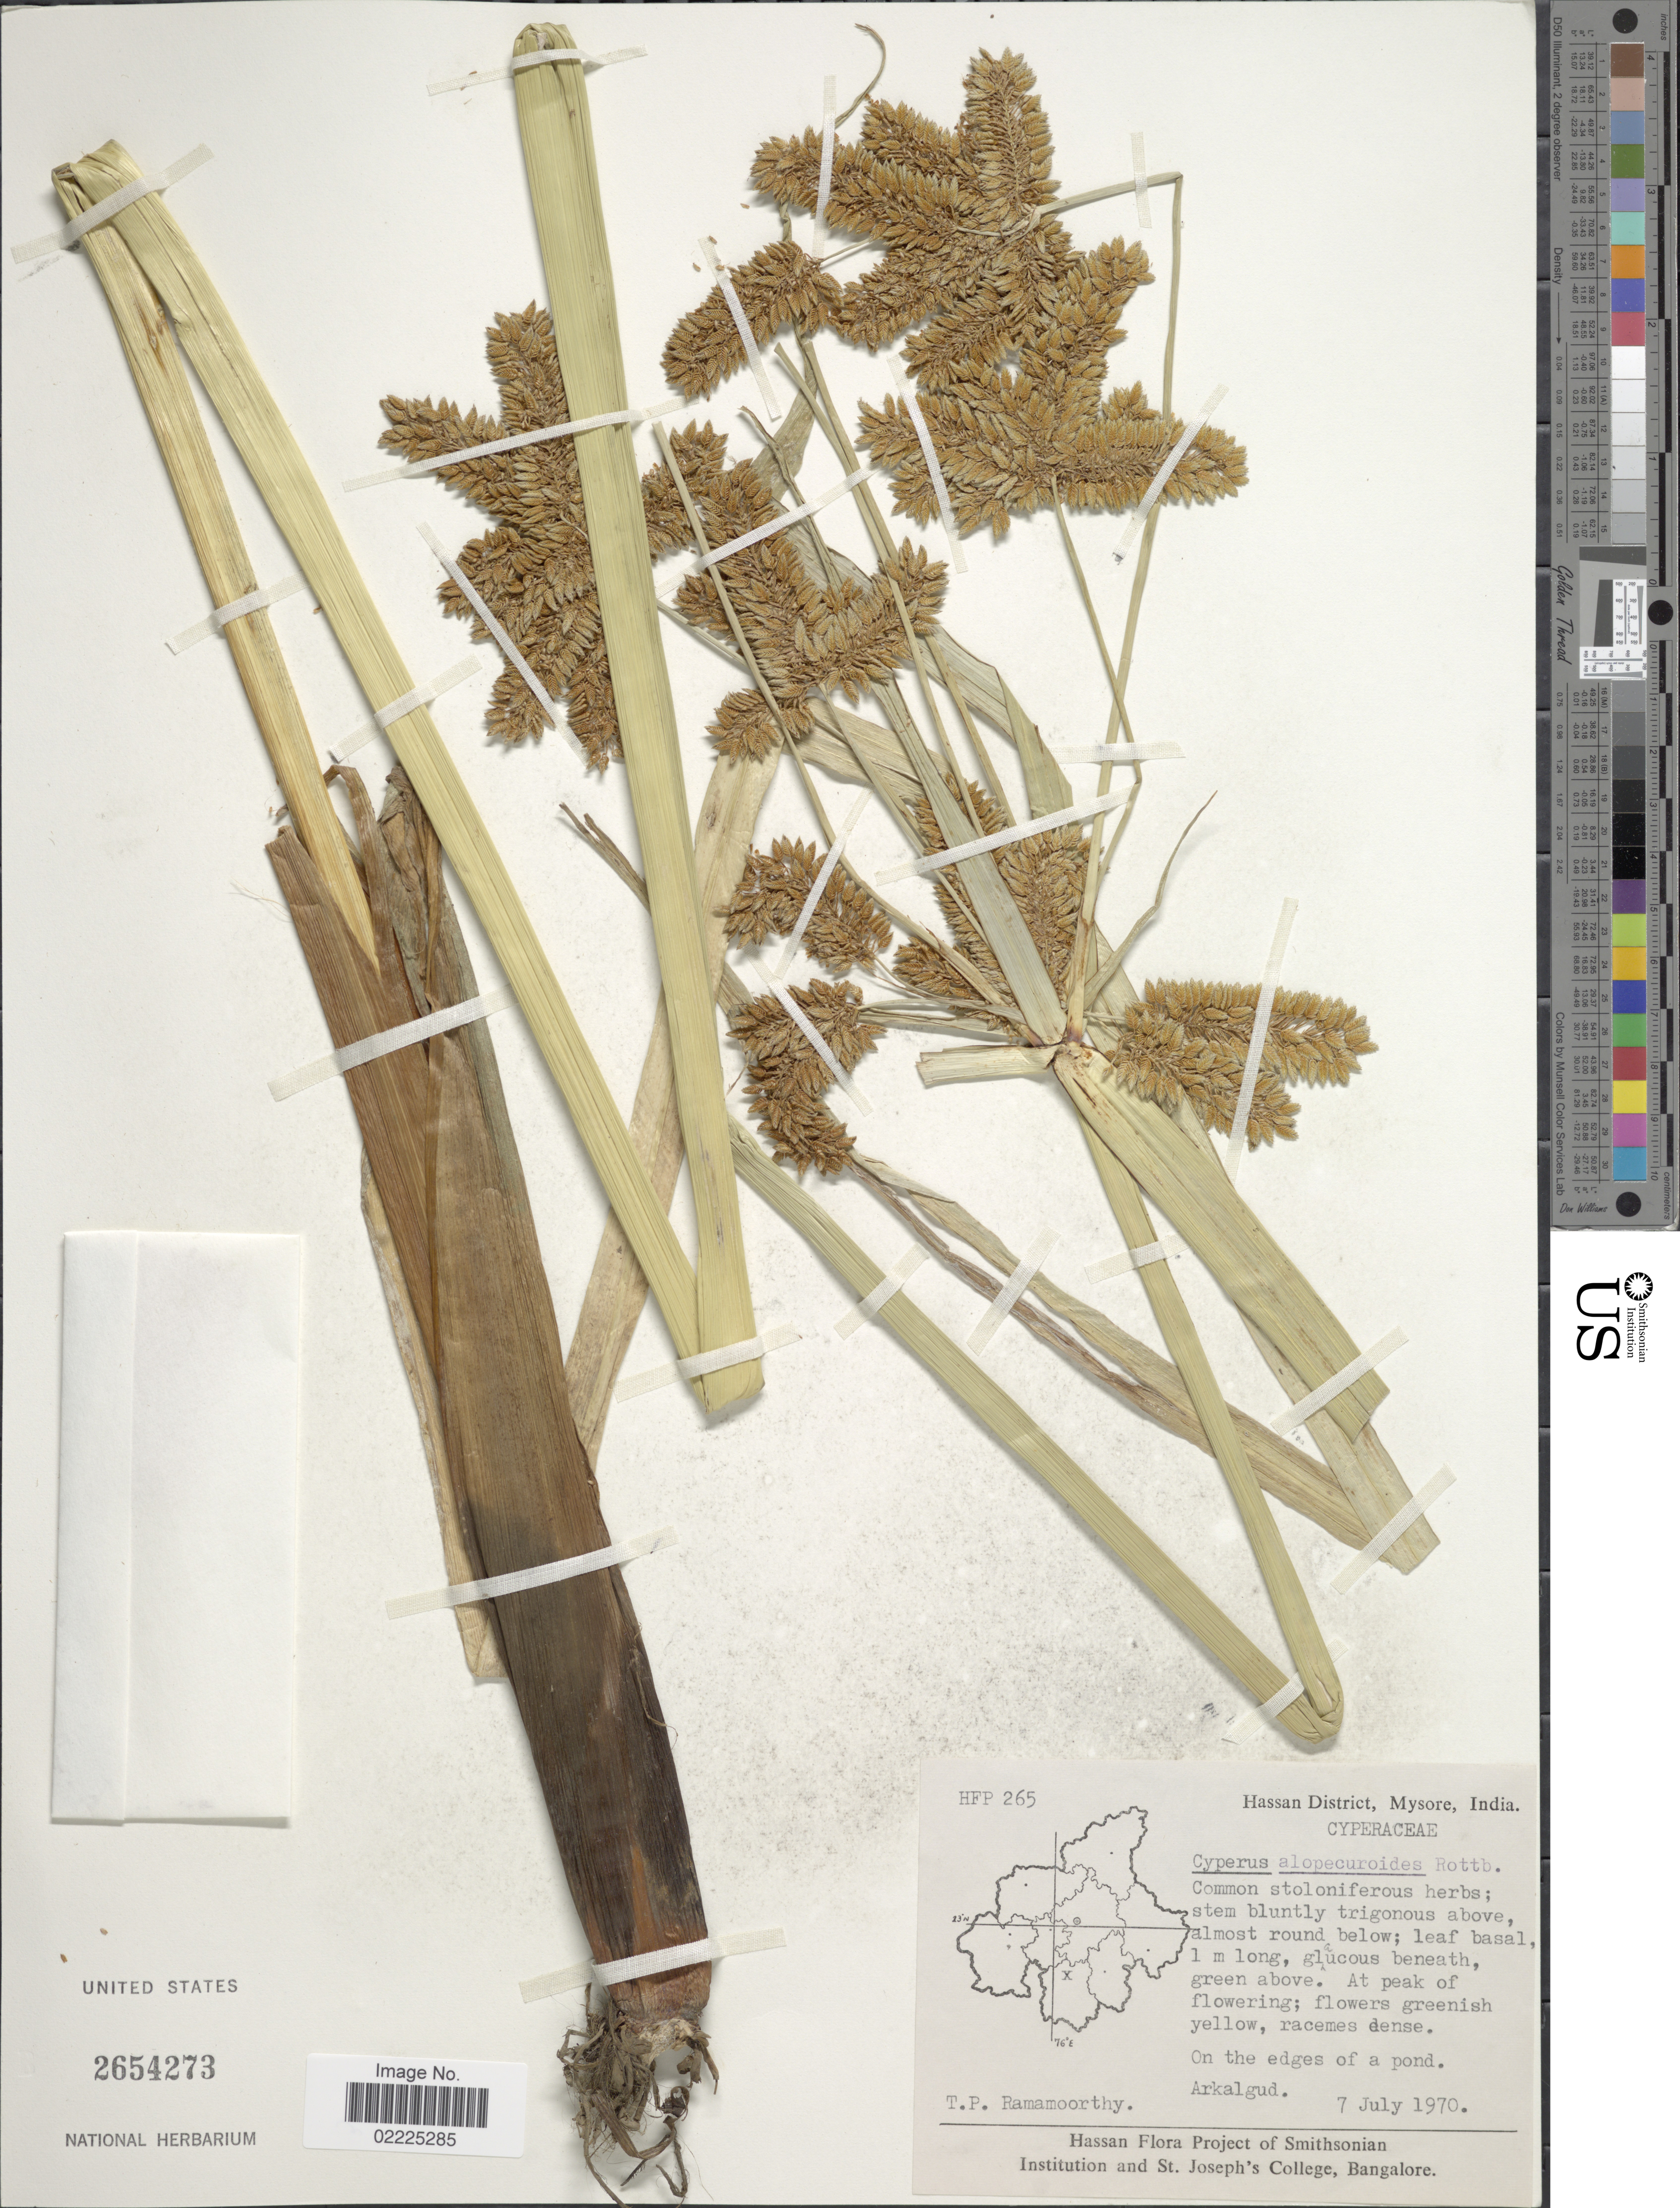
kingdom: Plantae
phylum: Tracheophyta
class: Liliopsida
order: Poales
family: Cyperaceae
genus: Cyperus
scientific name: Cyperus alopecuroides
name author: Rottb.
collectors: T. P. Ramamoorthy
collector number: HFP265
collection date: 1970-07-07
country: India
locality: Hassan District, Mysore, Arkalgud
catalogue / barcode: US 2654273